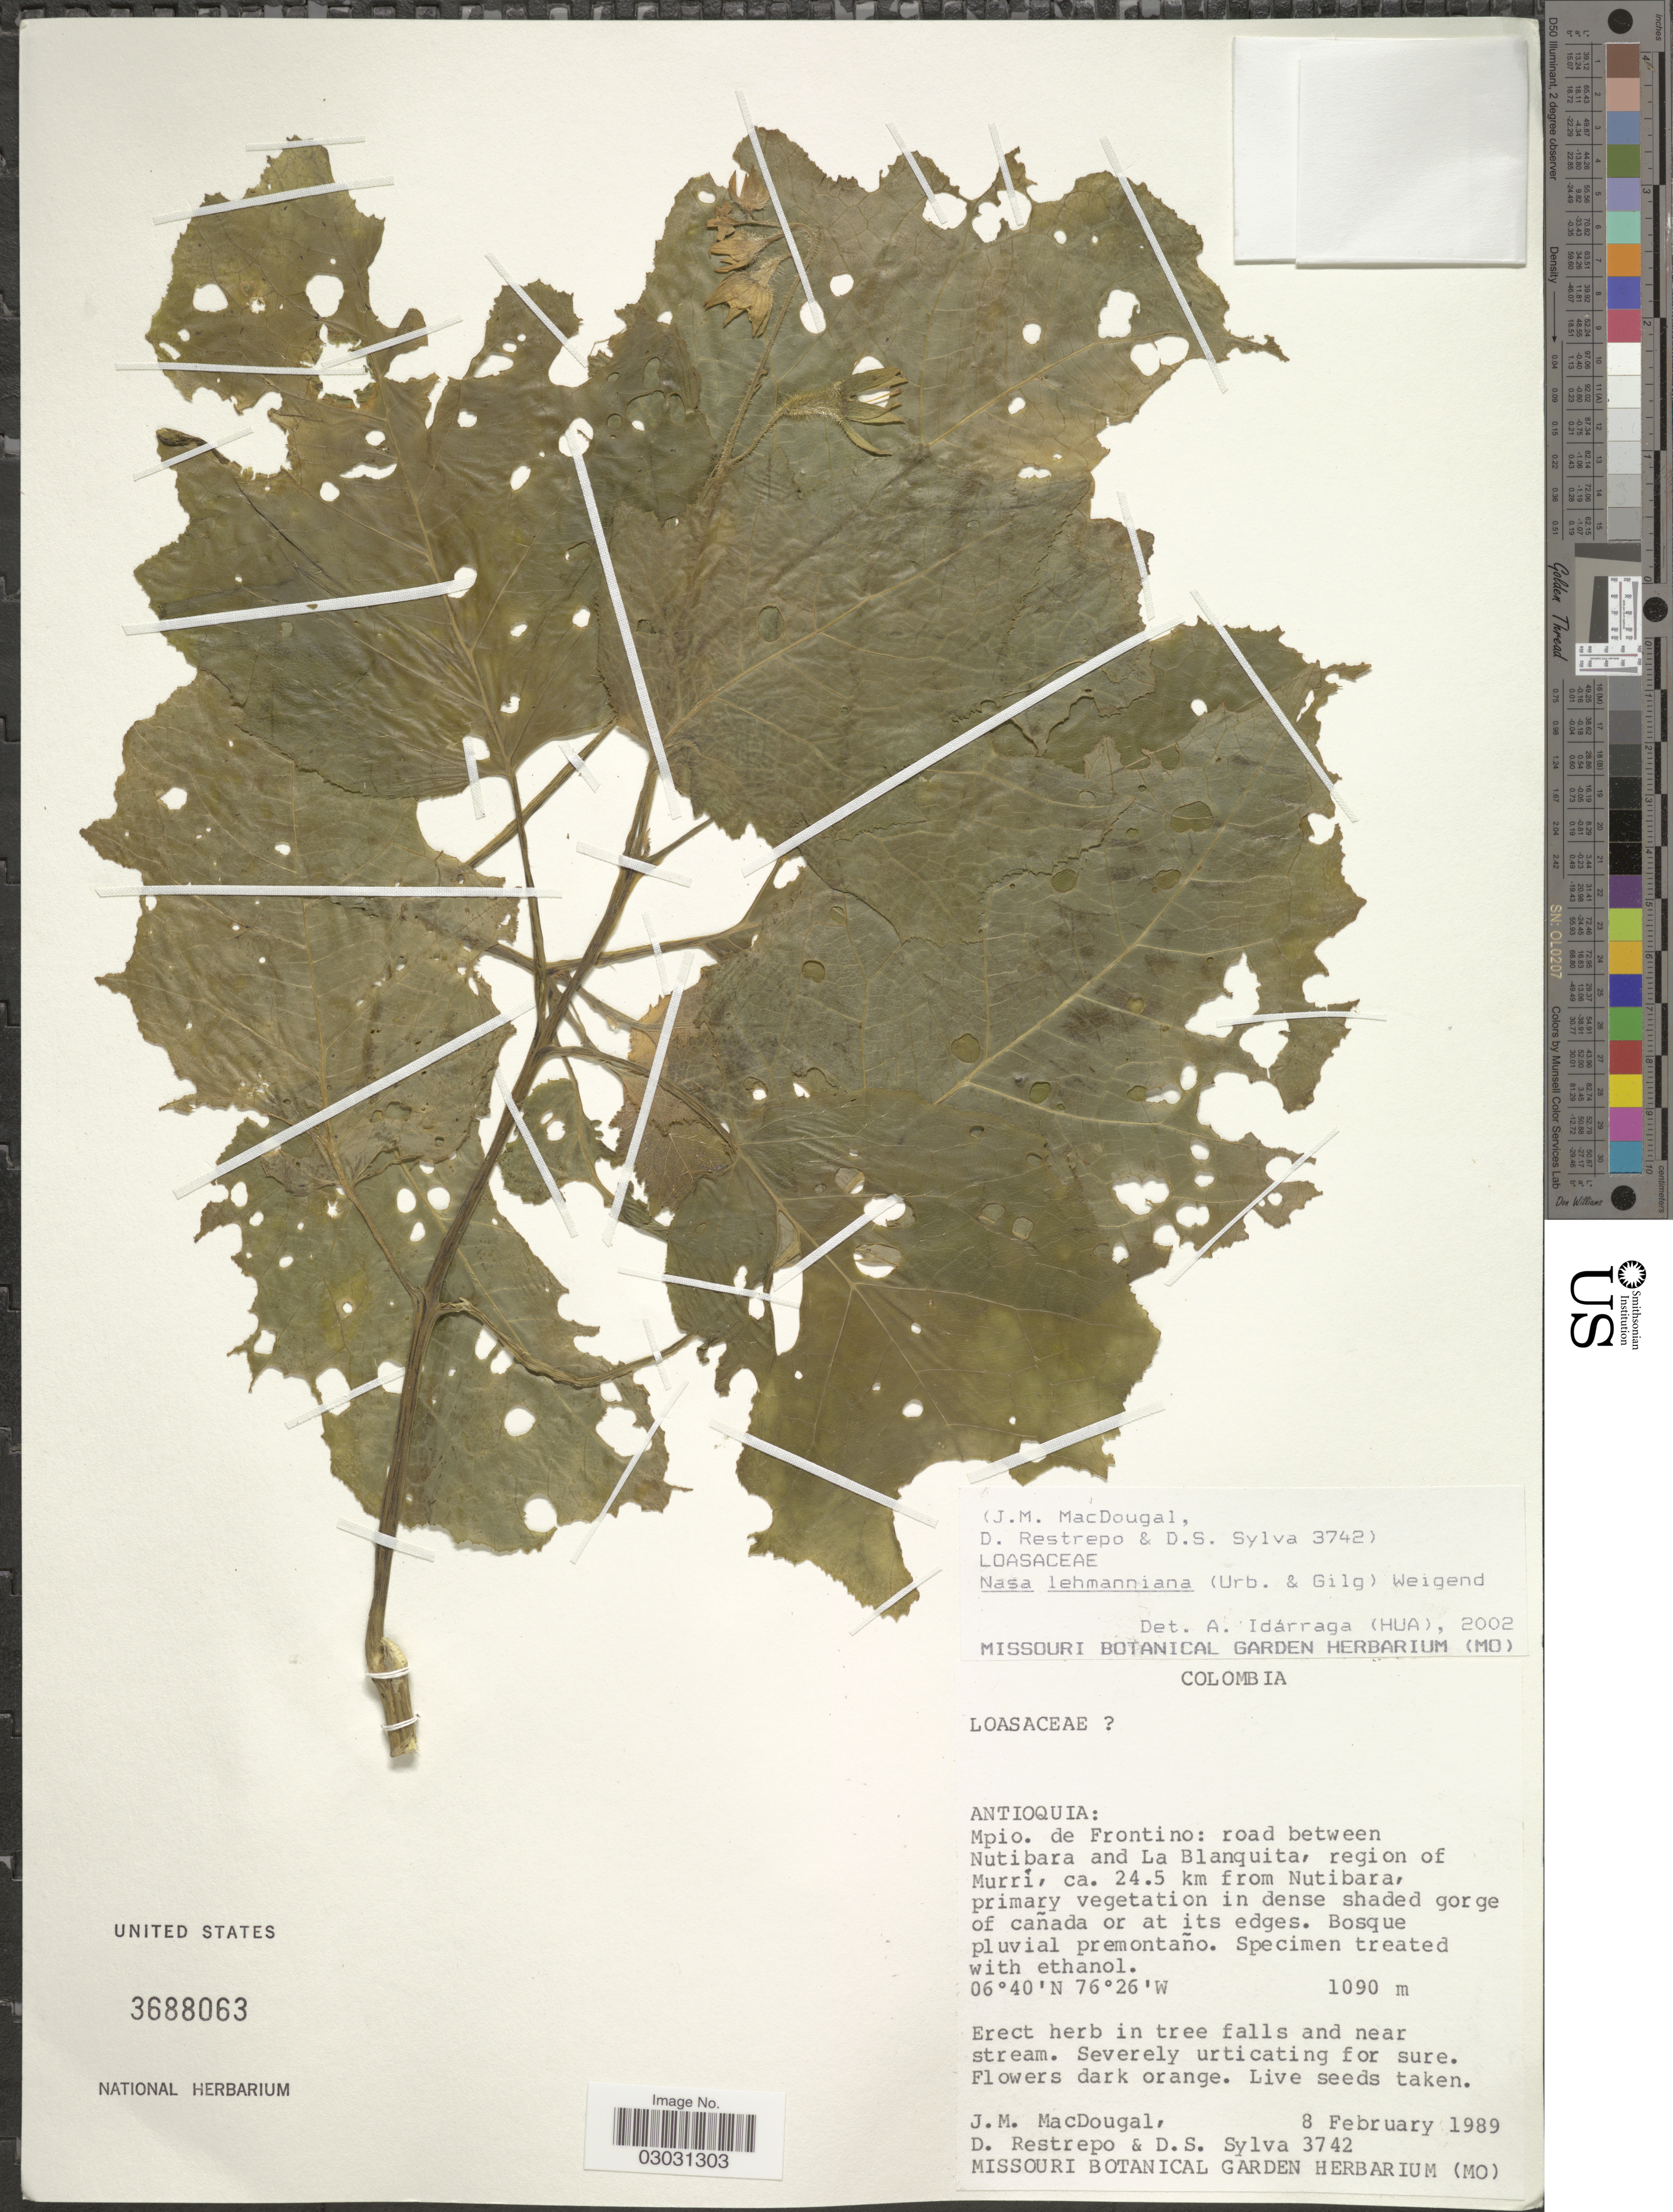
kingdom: Plantae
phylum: Tracheophyta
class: Magnoliopsida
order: Cornales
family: Loasaceae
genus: Nasa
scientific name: Nasa lehmanniana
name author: (Urb. & Gilg) Weigend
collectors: J. MacDougall, D. Restrepo & D. Sylva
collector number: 3742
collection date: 1989-02-08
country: Colombia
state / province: Antioquia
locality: Mpio. de Frontino: road between Nutibara and La Blanquita, region of Murrí, ca. 24.5 km from Nutibara.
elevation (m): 1090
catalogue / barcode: US 3688063